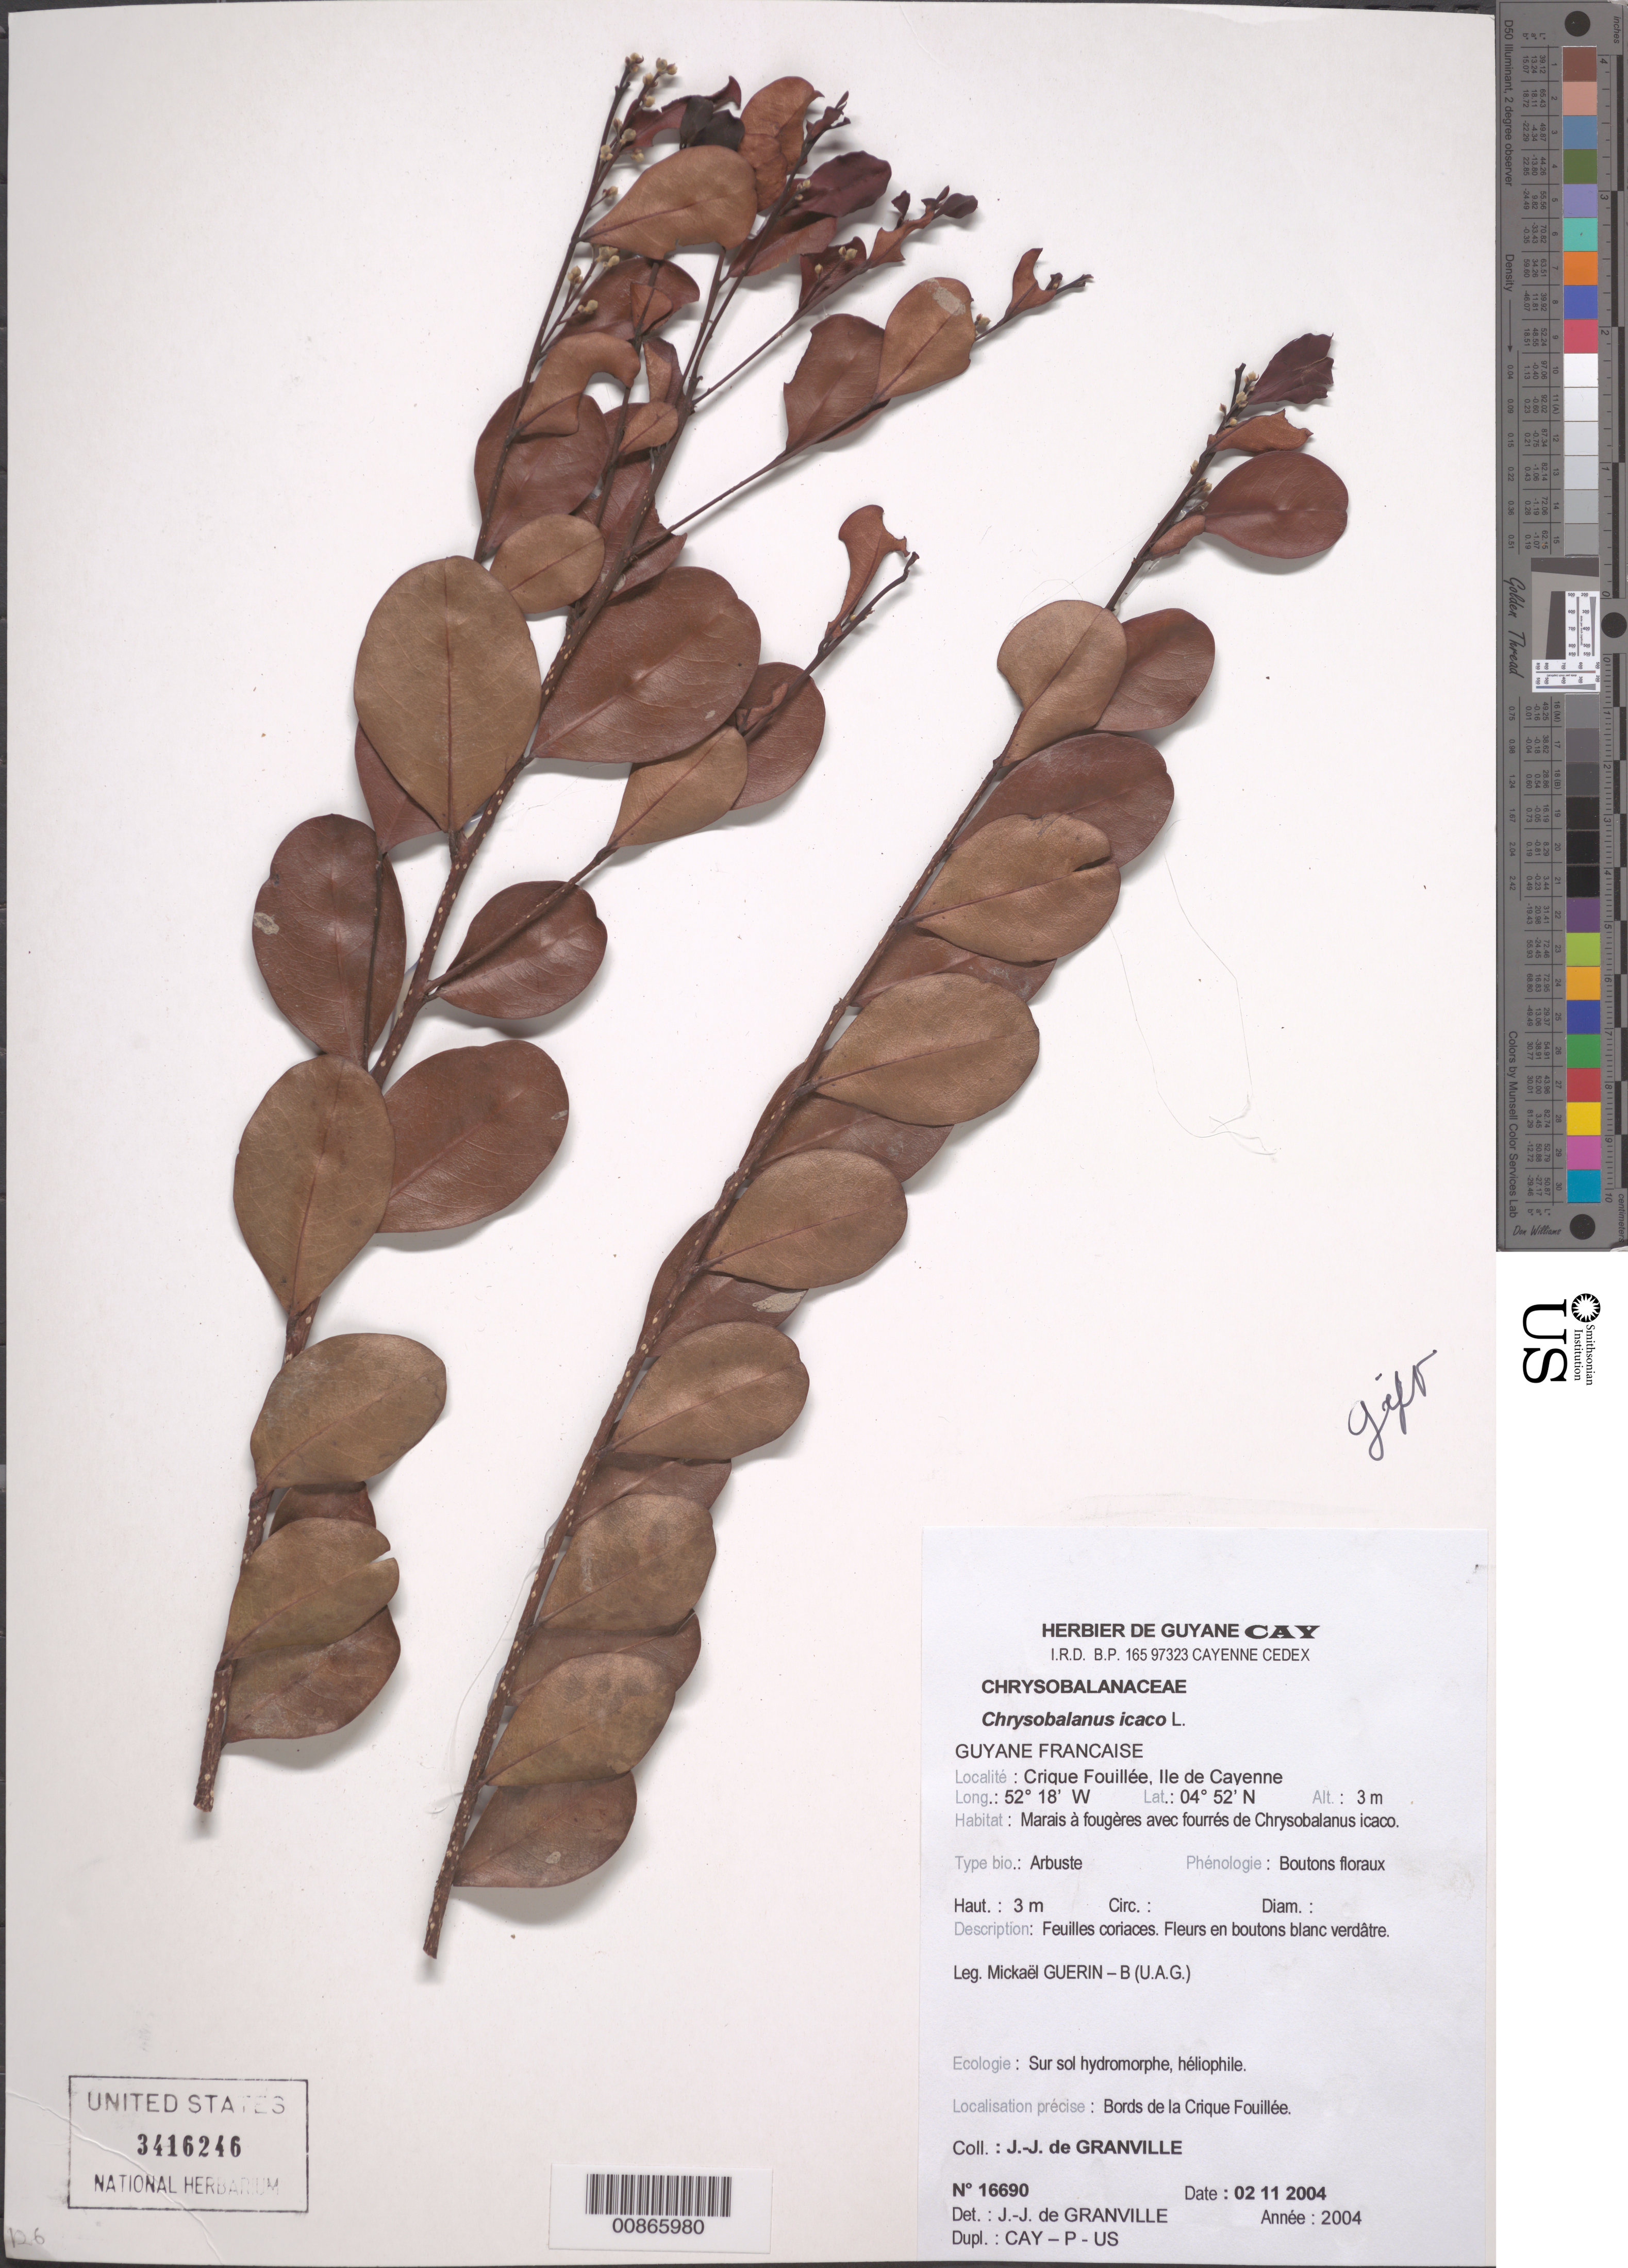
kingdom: Plantae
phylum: Tracheophyta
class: Magnoliopsida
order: Malpighiales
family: Chrysobalanaceae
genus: Chrysobalanus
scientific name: Chrysobalanus icaco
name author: L.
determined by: Granville, J. J. de, (CAY), Institut de Recherche pour le Developpement (IRD) (FRENCH GUIANA)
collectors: J.-J. de Granville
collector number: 16690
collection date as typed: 2-Nov-04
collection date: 2004-11-02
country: French Guiana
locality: Crique Fouillée, Ile de Cayenne, bords de la Crique Fouillee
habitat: Marais a fougeres avec fourrés de Chrysoblanaus icaco;sur sol hydromrophe, heliophile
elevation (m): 3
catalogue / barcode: US 3416246